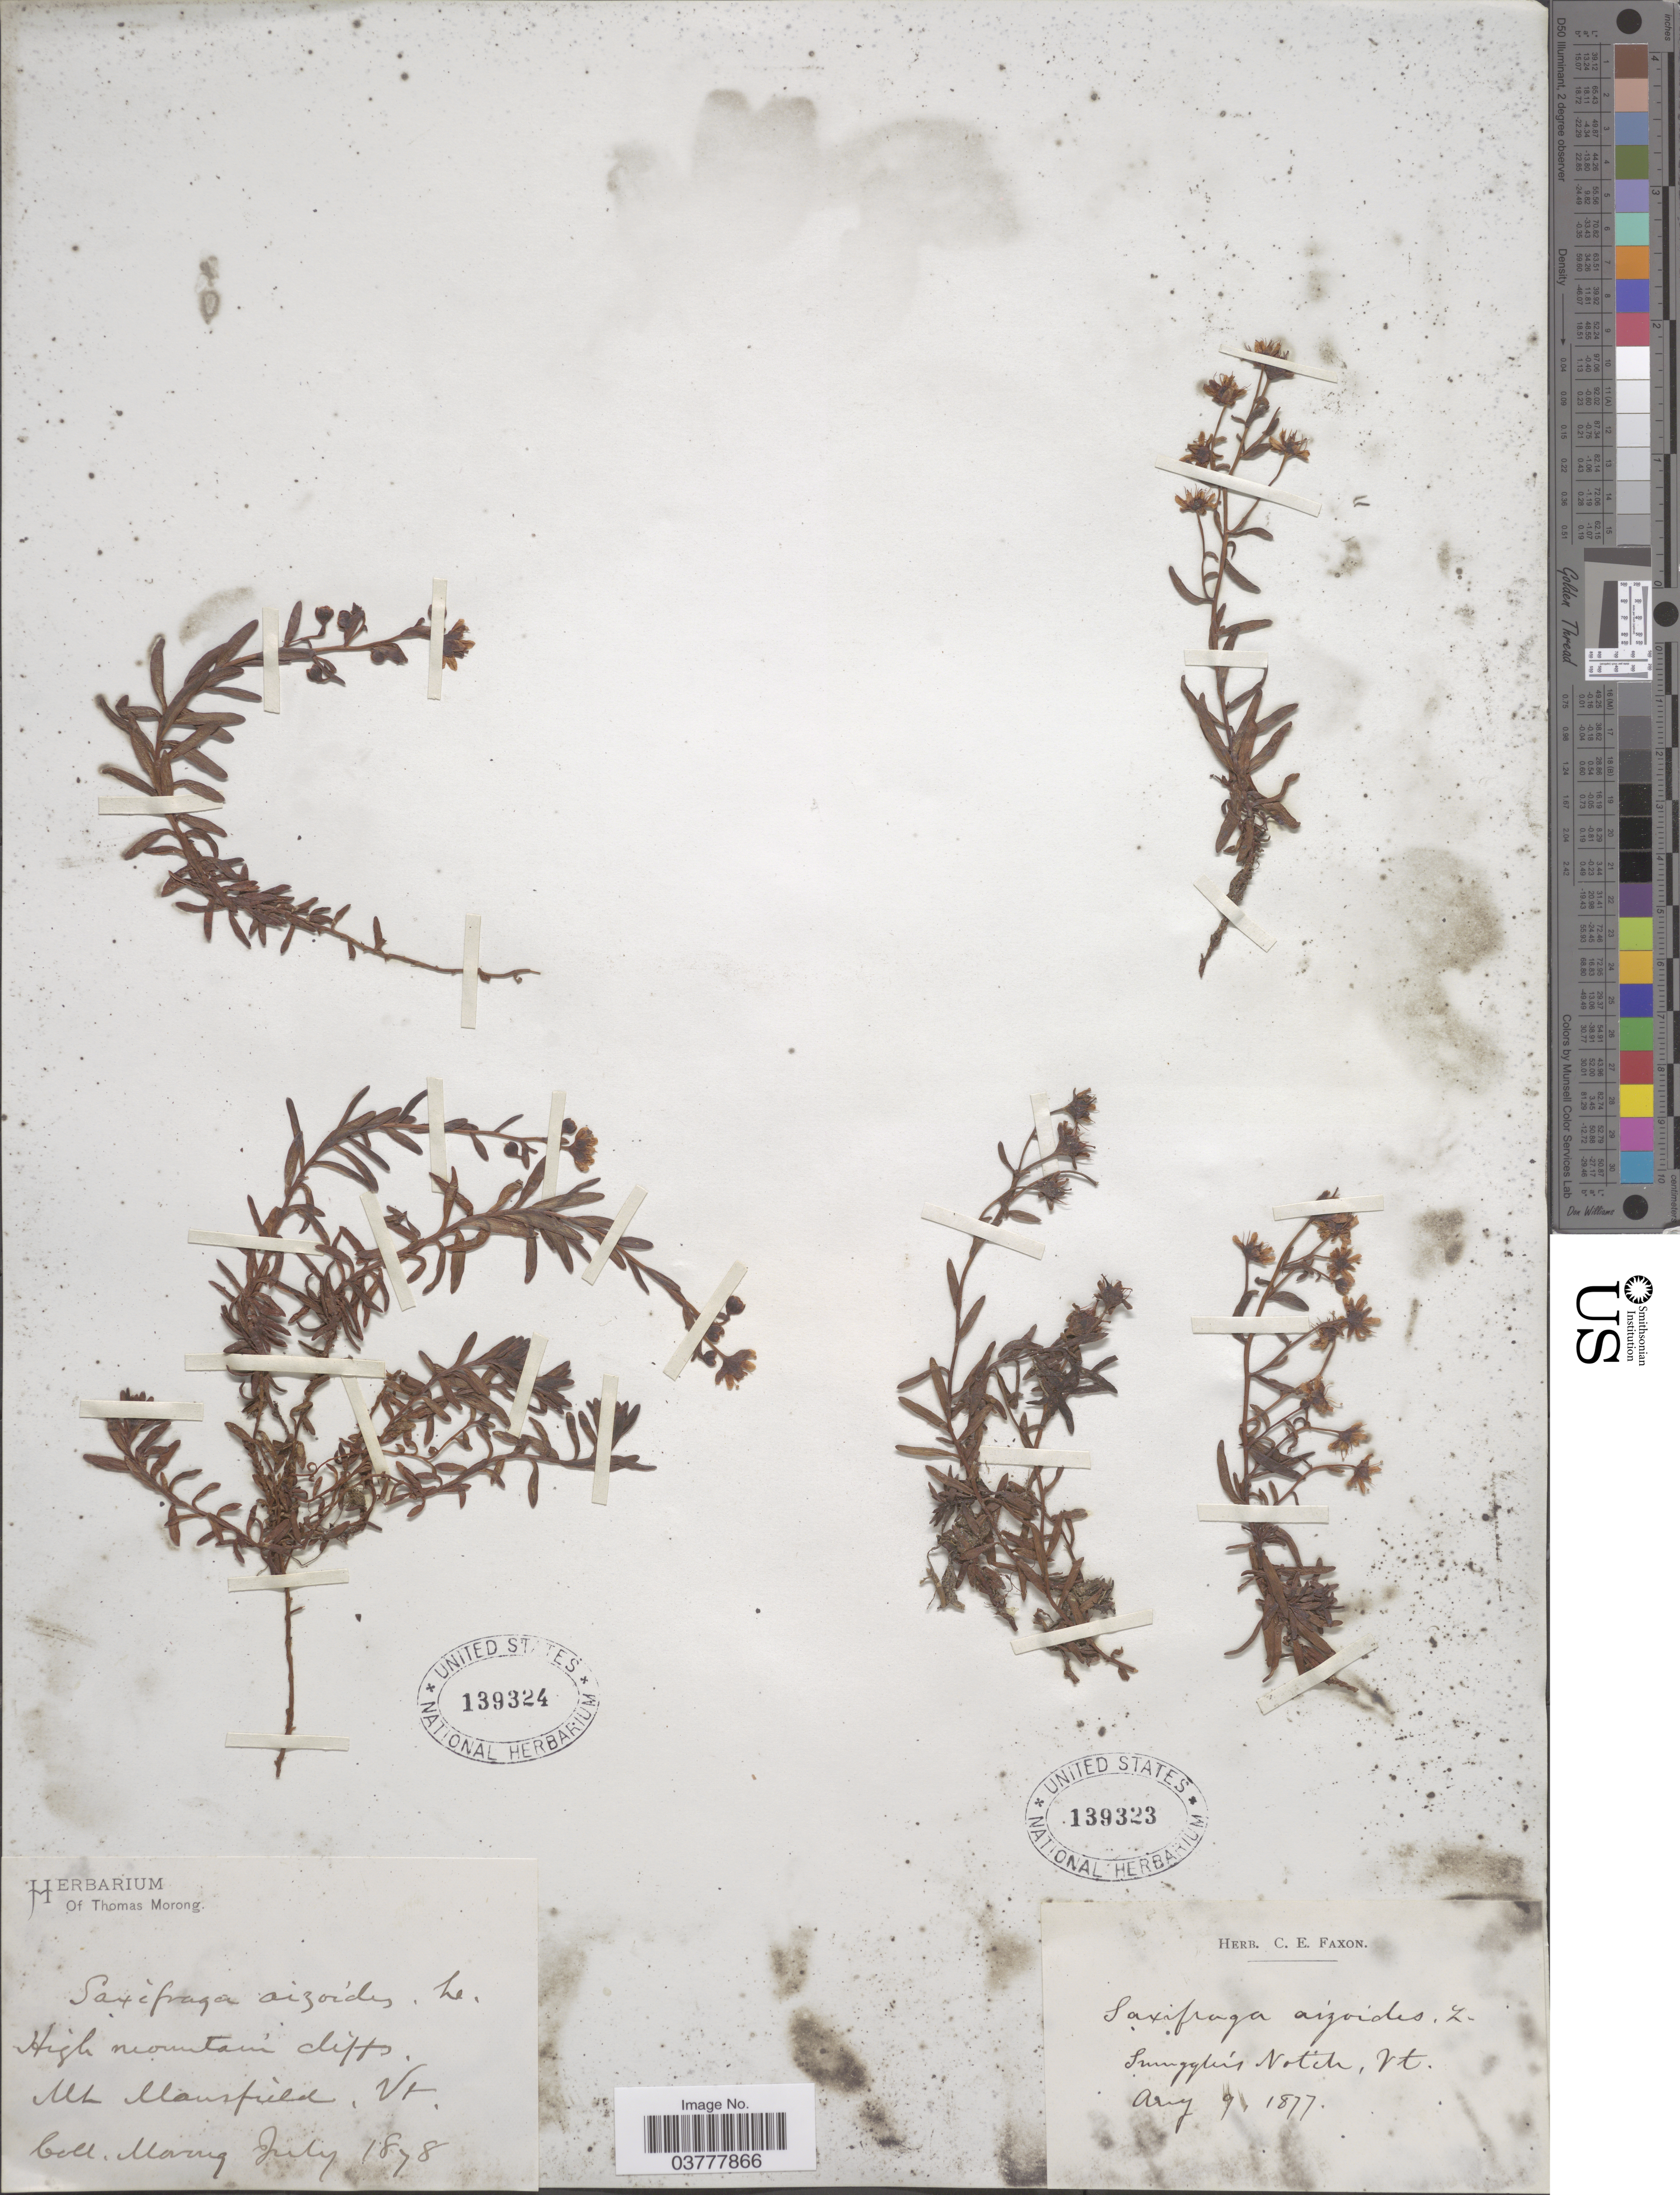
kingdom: Plantae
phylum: Tracheophyta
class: Magnoliopsida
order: Saxifragales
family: Saxifragaceae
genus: Saxifraga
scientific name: Saxifraga aizoides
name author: L.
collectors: ex herb. Faxon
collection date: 1877-08-09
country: United States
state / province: Vermont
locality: Smuggler's Notch.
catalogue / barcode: US 139323